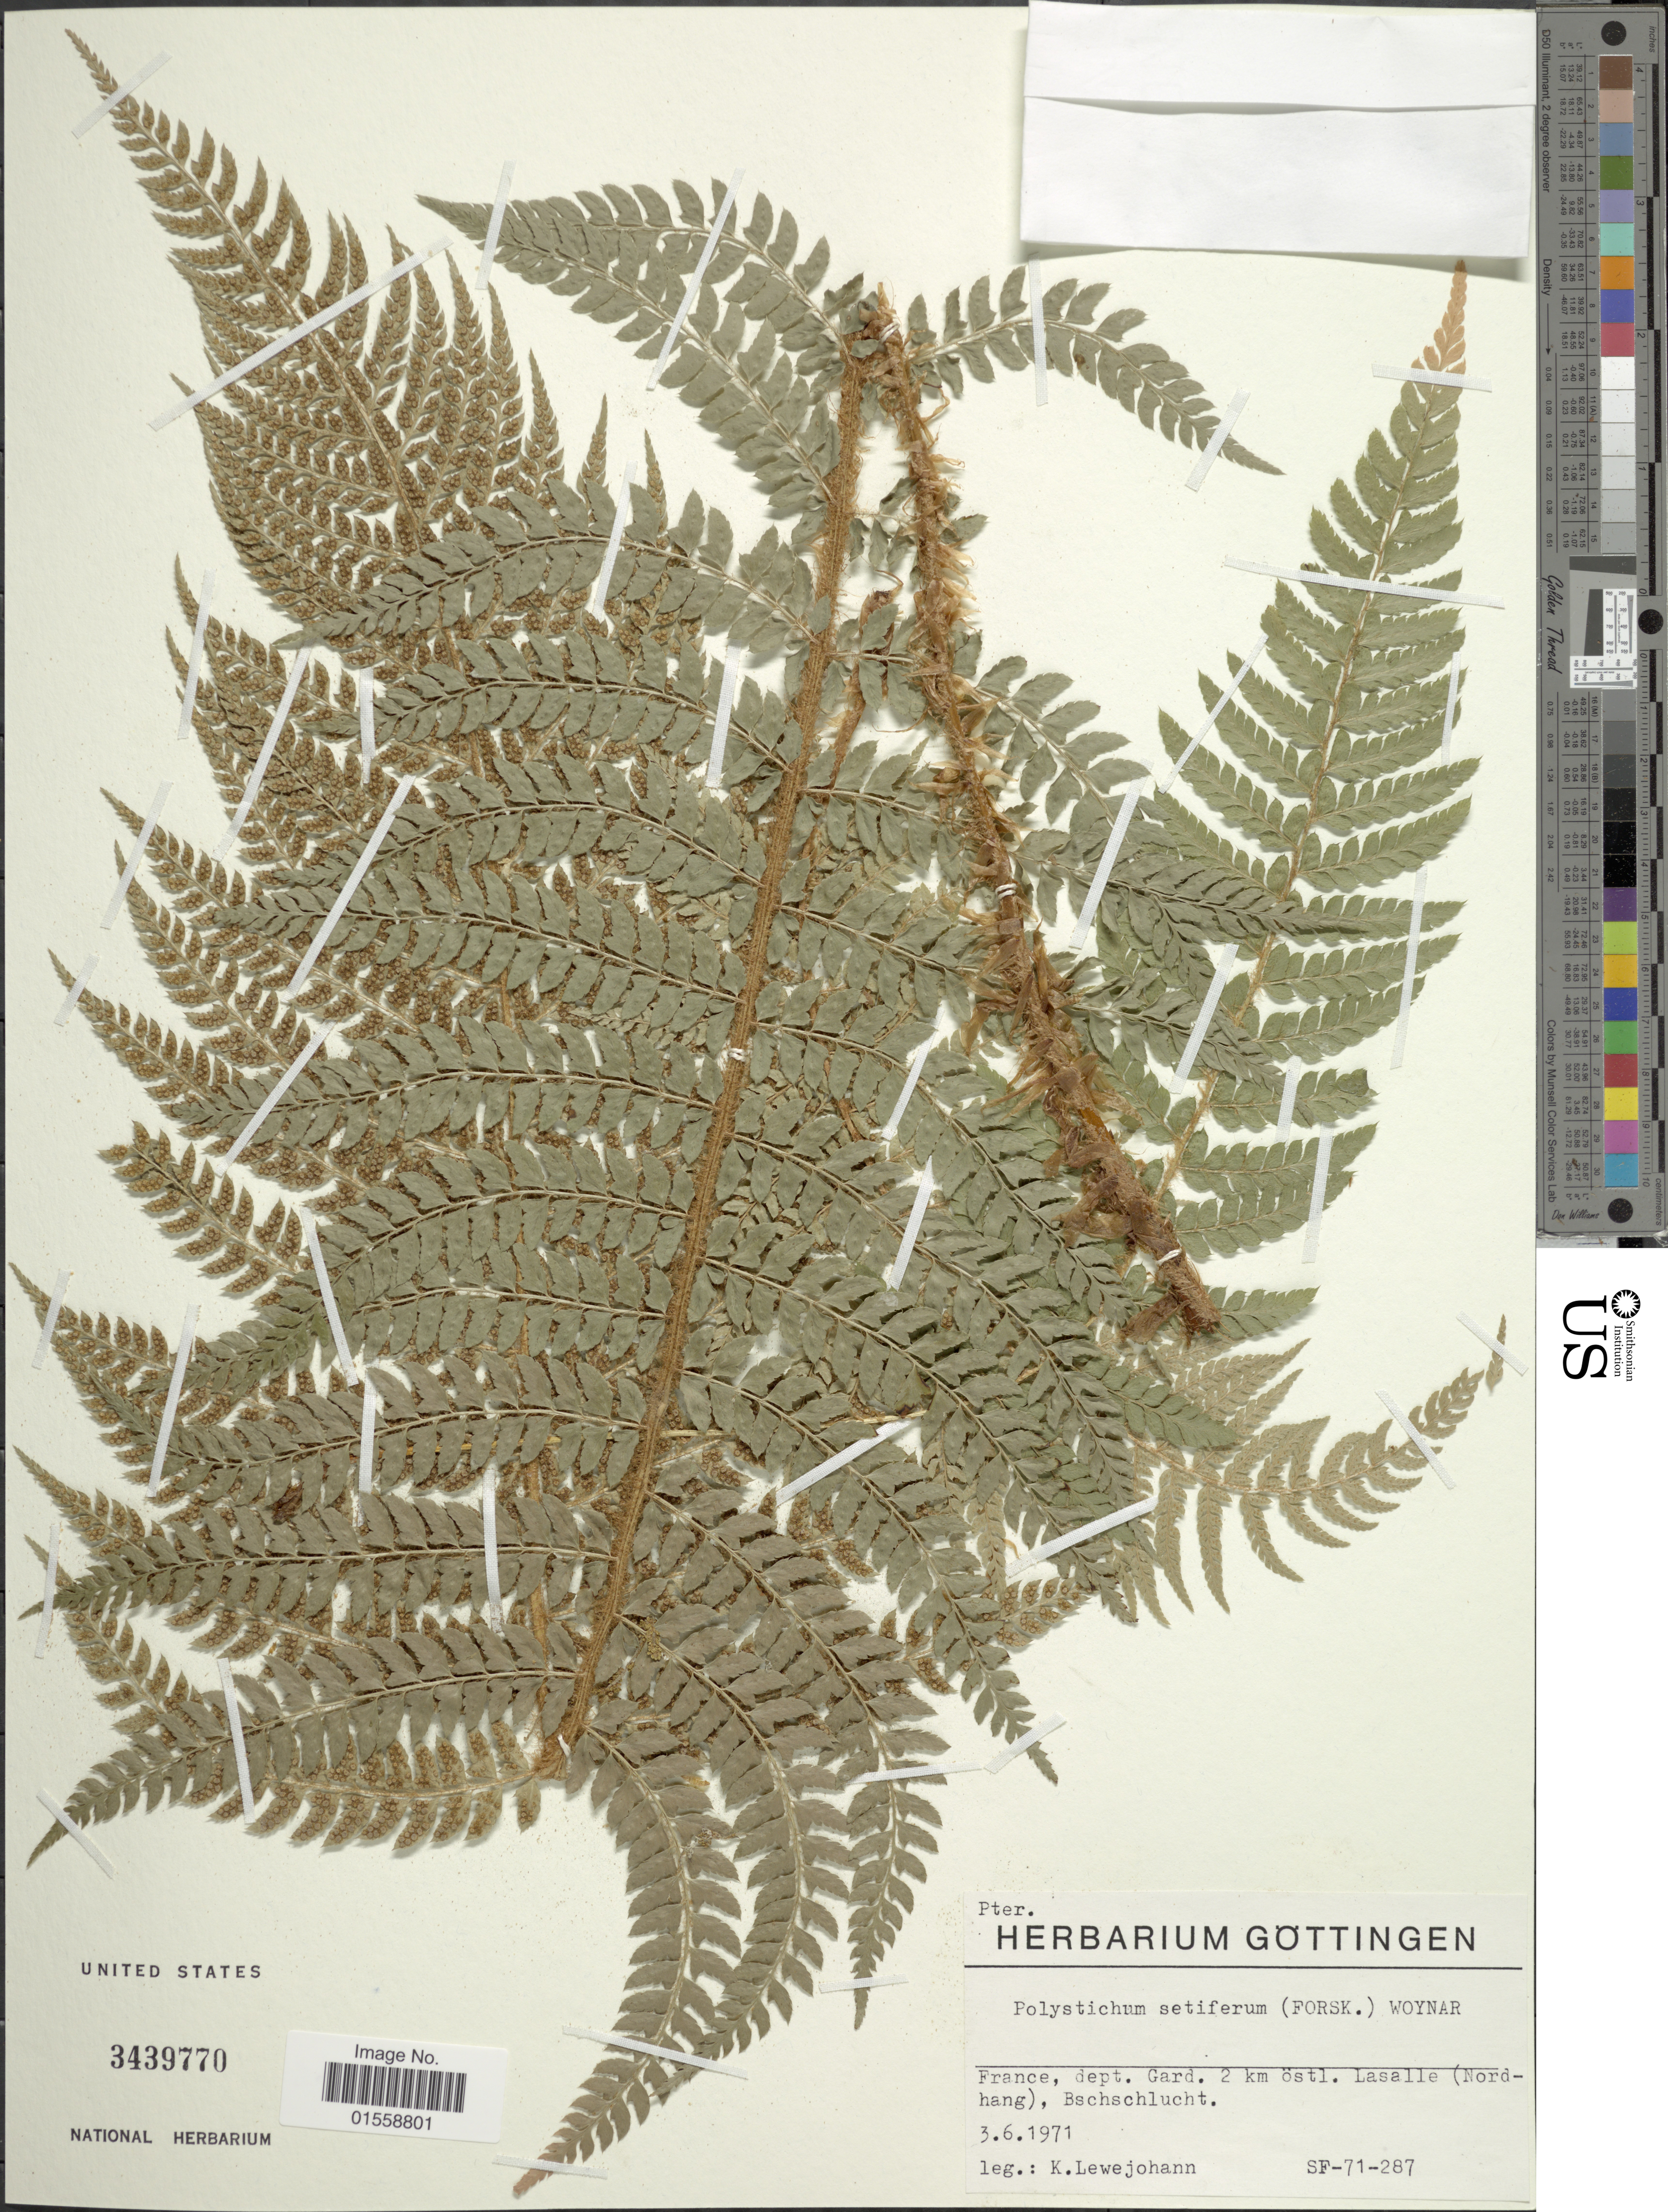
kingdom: Plantae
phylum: Tracheophyta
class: Polypodiopsida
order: Polypodiales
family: Dryopteridaceae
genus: Polystichum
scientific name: Polystichum setiferum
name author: (Forssk.) Moore ex Woynar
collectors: K. Lewejohann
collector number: SF-71-287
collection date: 1971-06-03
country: France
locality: France, dept. Gard. 2 km Ostl. Lasalle (Nord-hang), Bschschlucht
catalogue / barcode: US 3439770